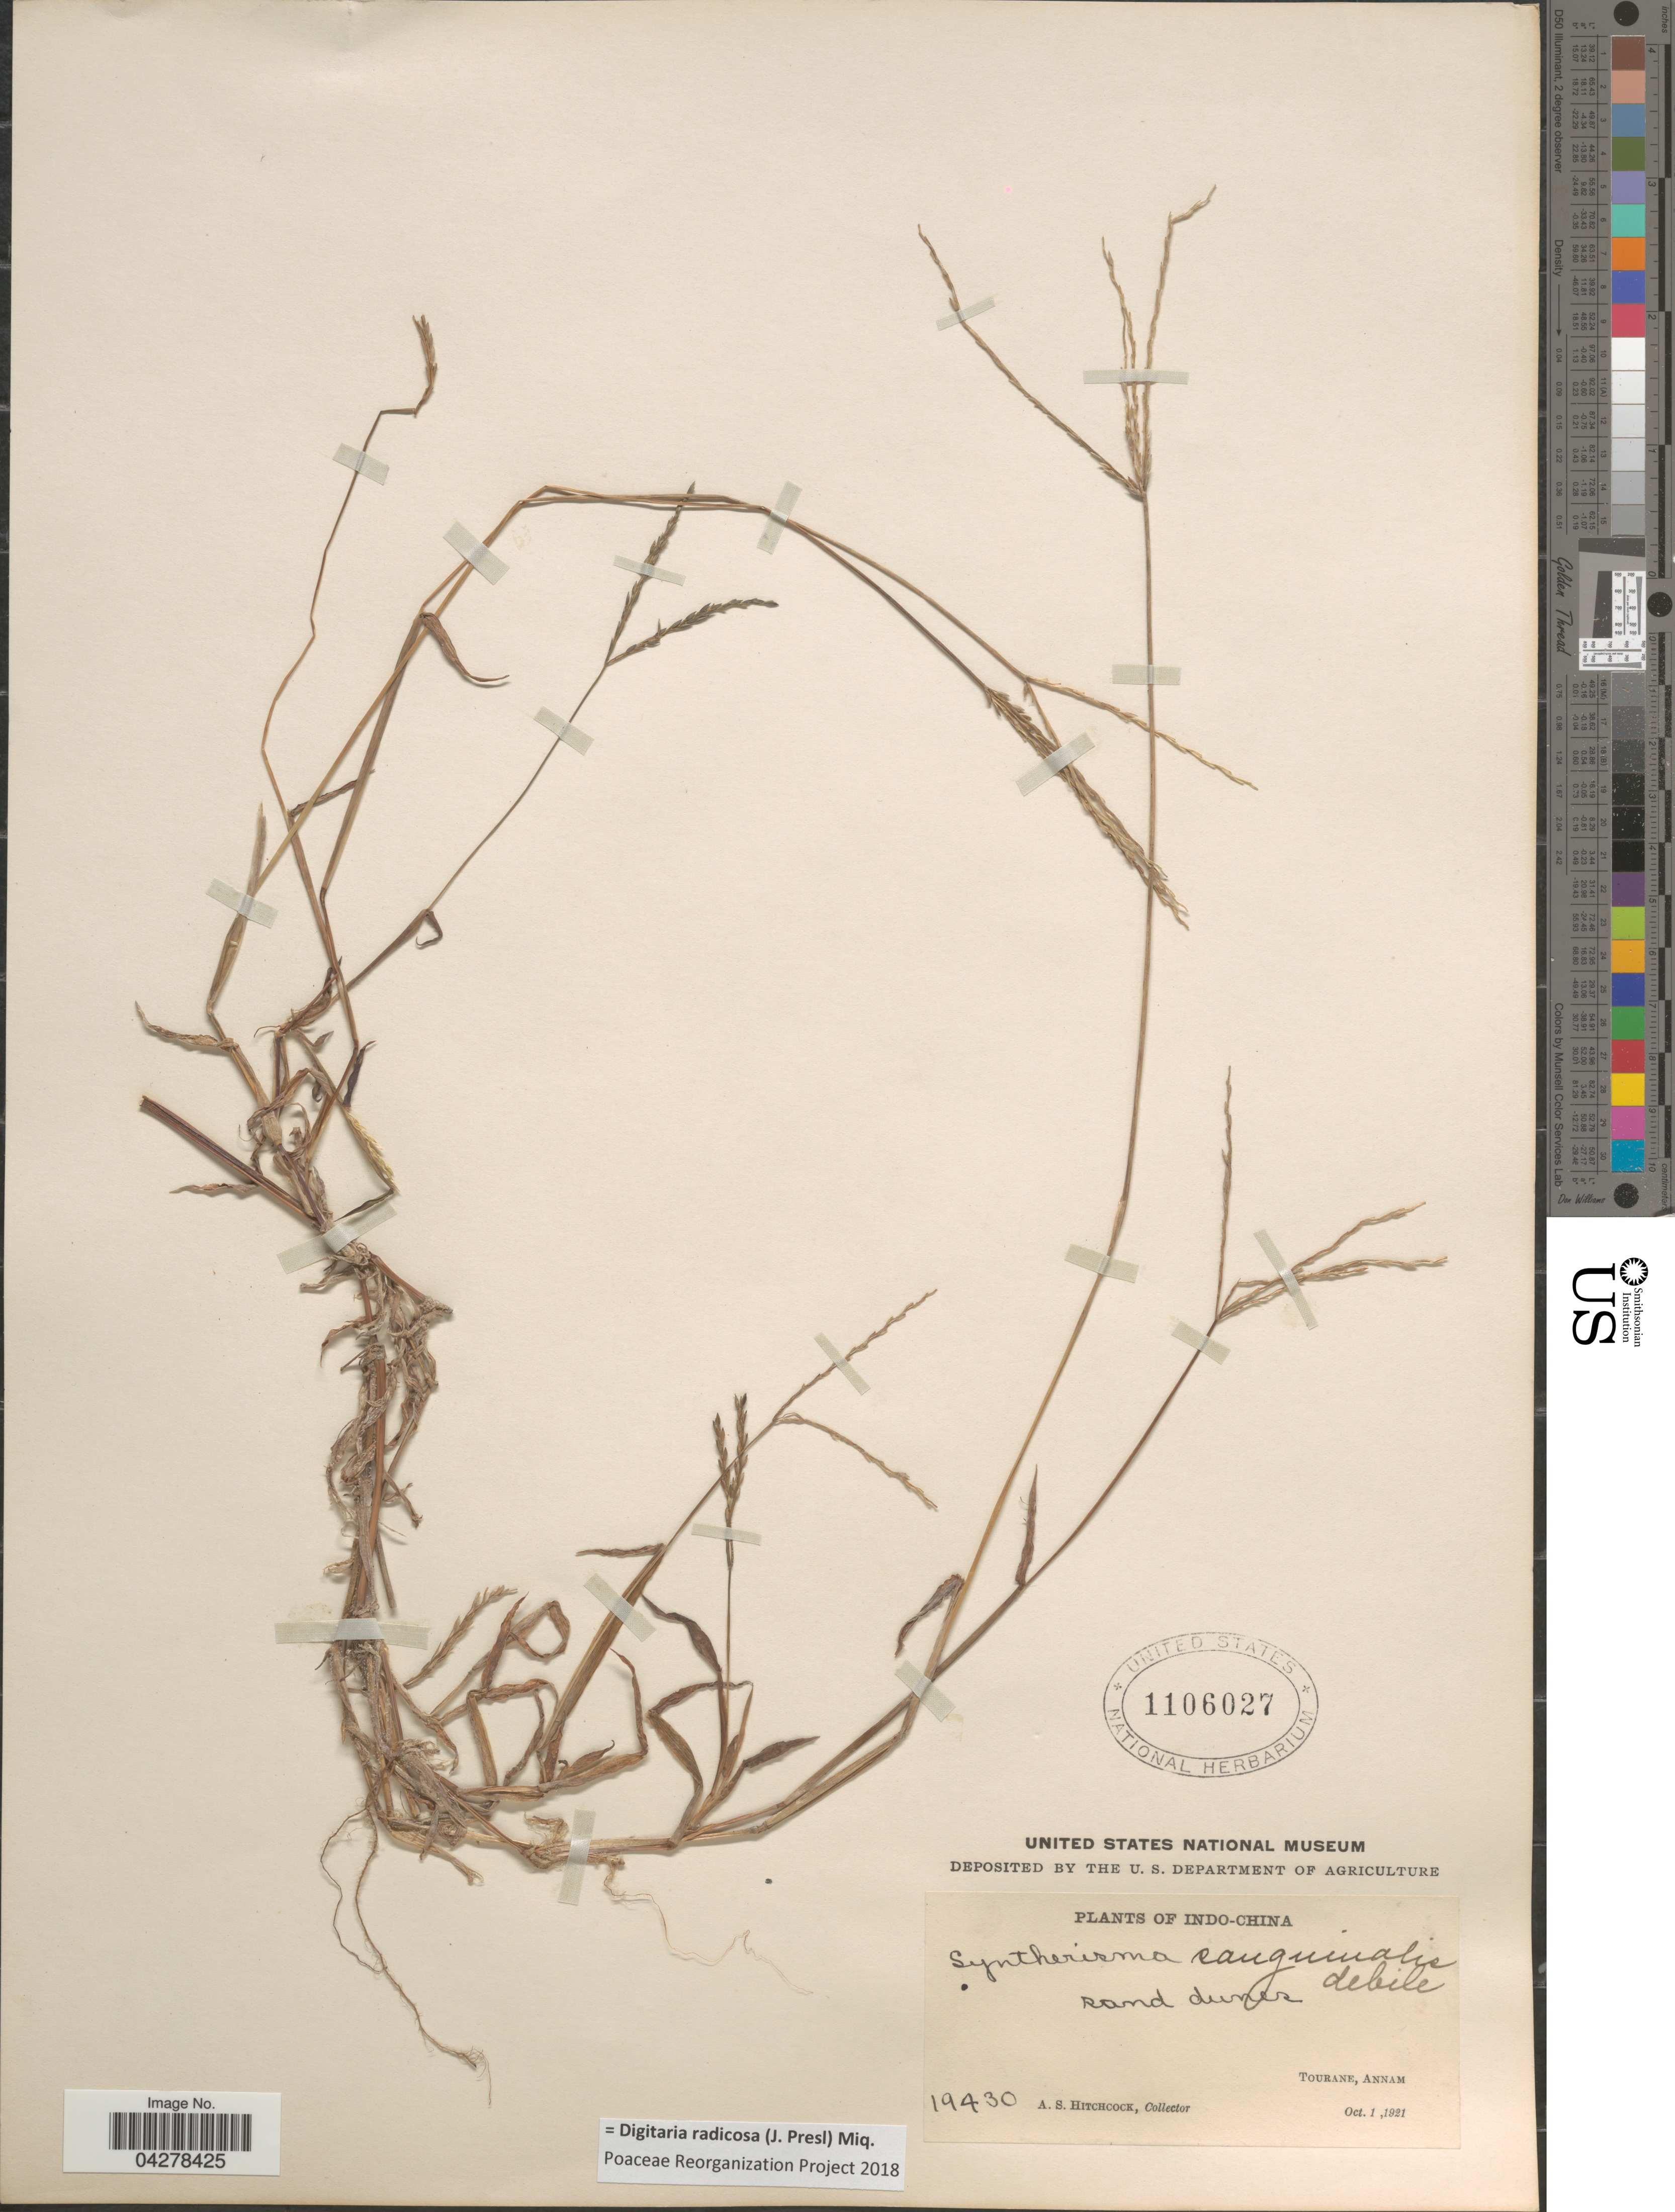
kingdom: Plantae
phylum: Tracheophyta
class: Liliopsida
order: Poales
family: Poaceae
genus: Digitaria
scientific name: Digitaria radicosa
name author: (J. Presl) Miq.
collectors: A. S. Hitchcock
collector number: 19430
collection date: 1921-10-01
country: Vietnam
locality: Indo-China. Sand dunes. Tourane, Annam.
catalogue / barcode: US 1106027